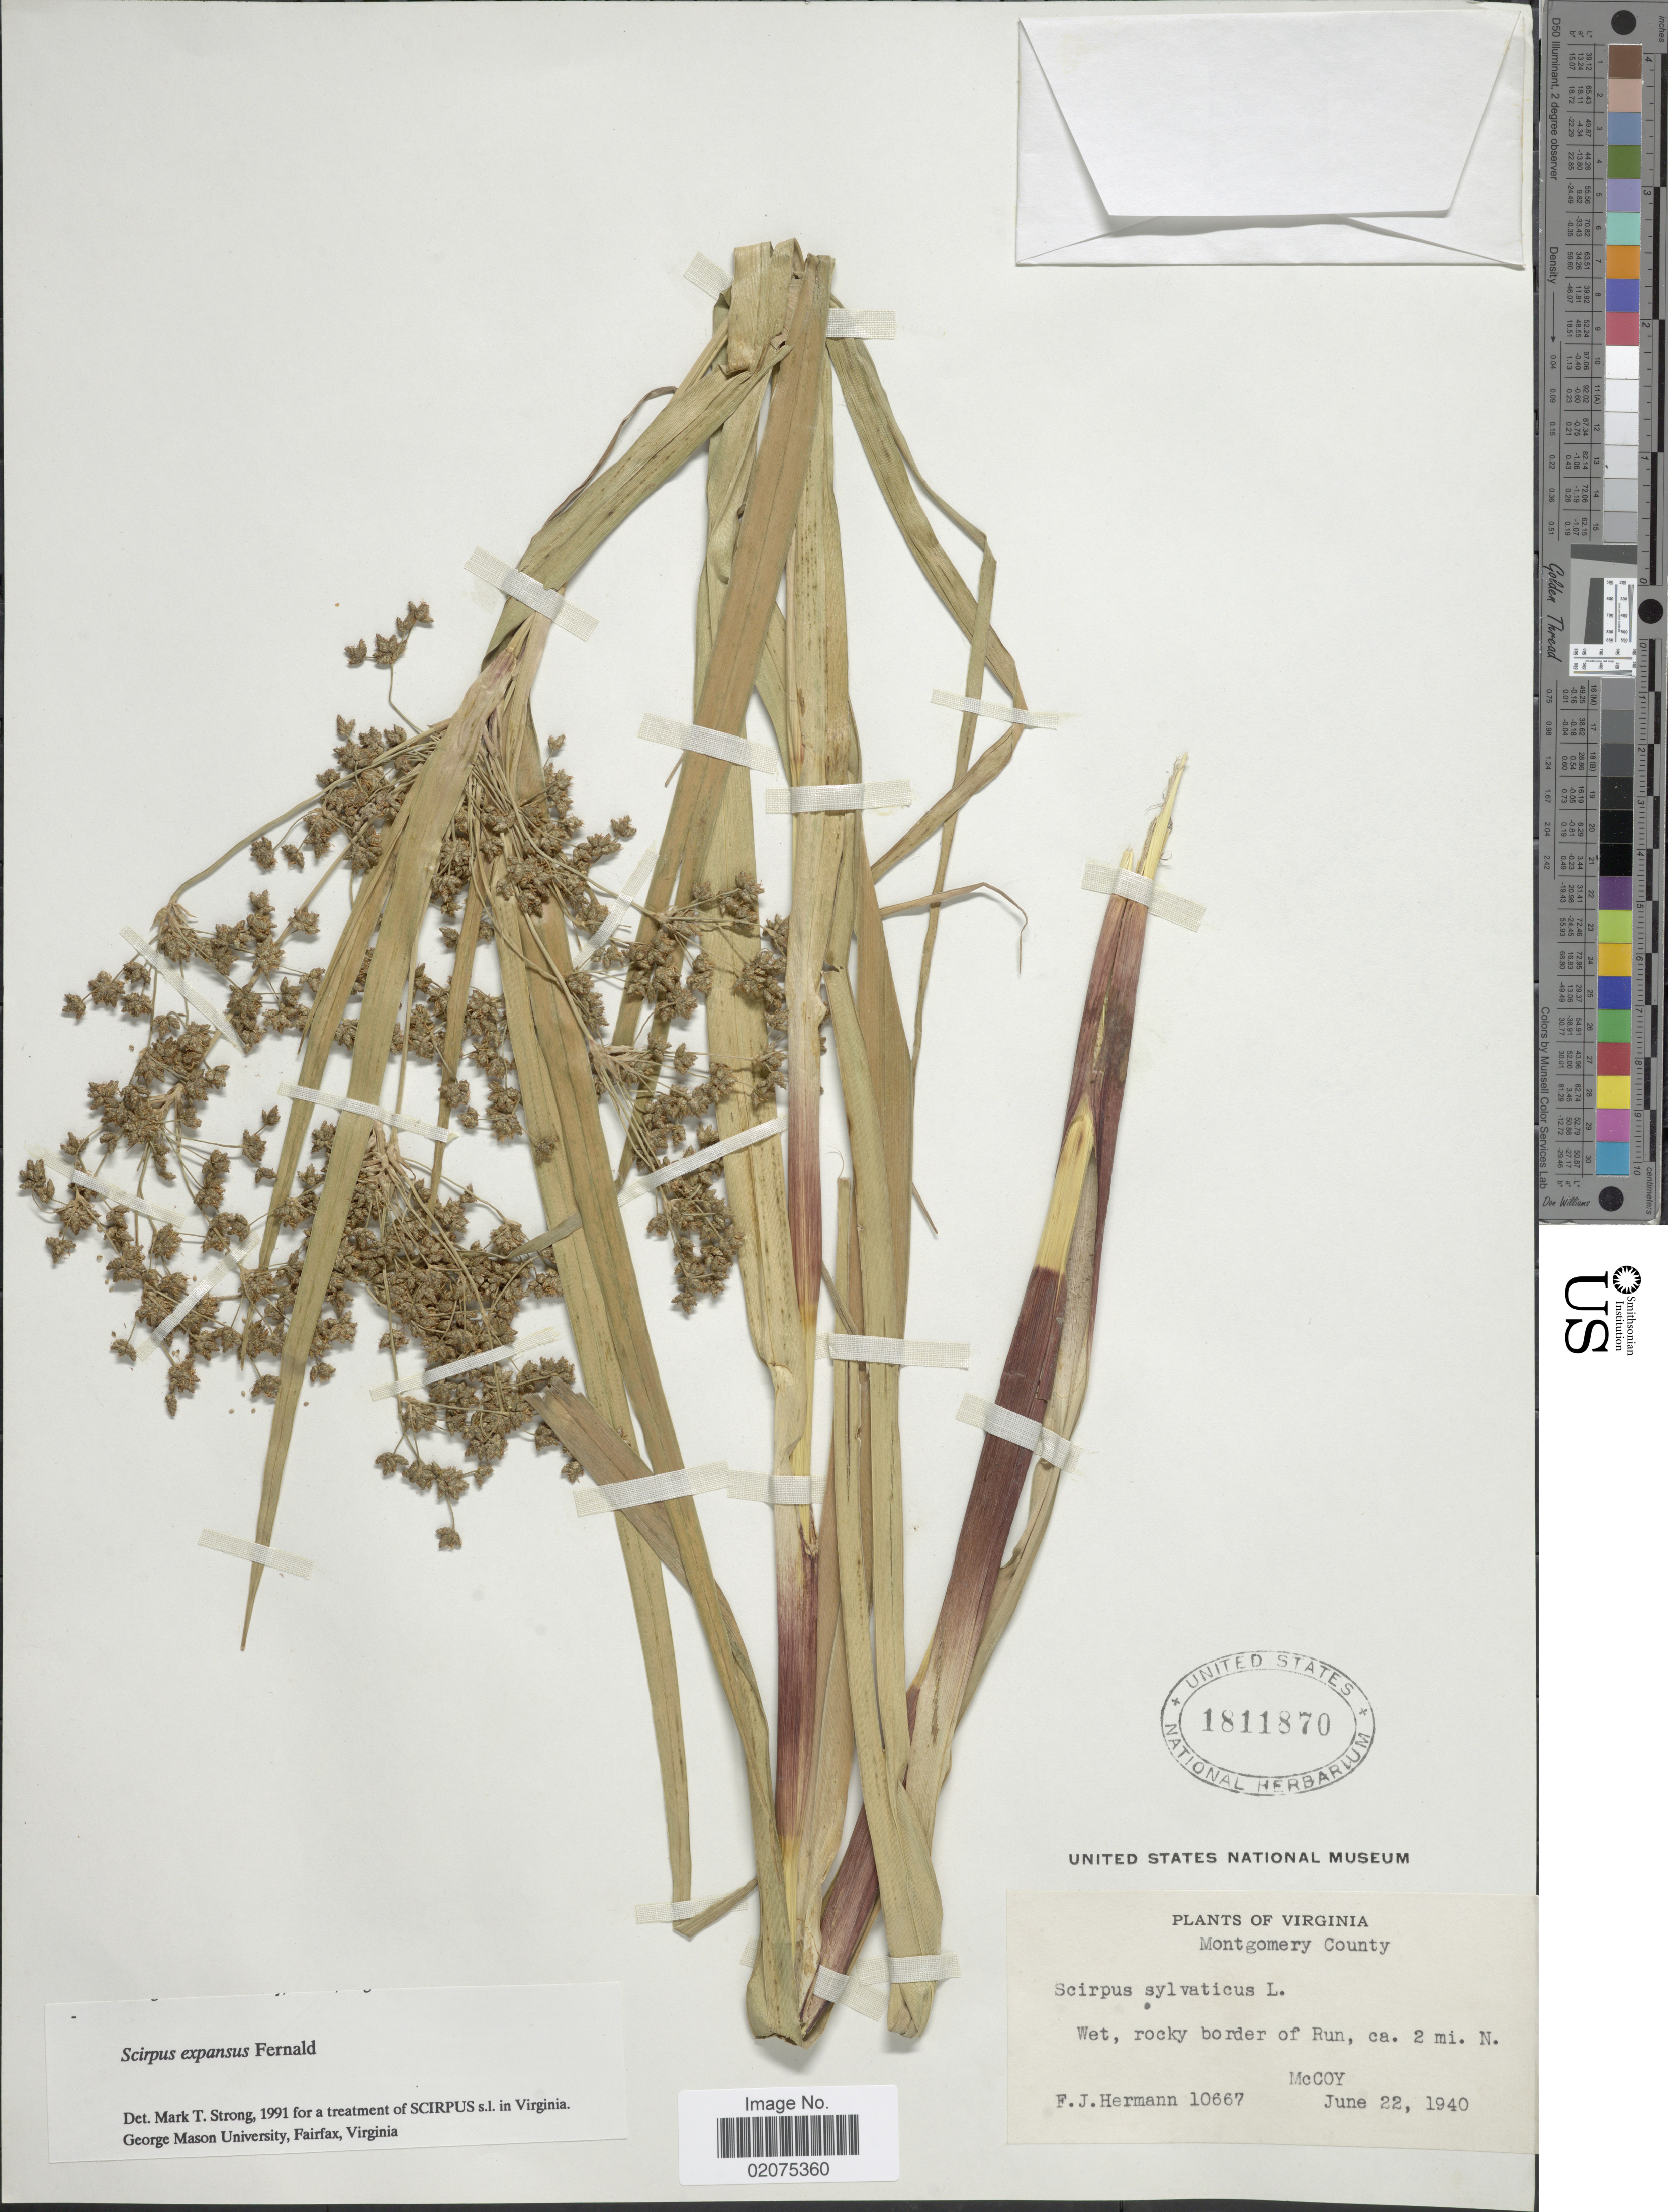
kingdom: Plantae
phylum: Tracheophyta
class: Liliopsida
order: Poales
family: Cyperaceae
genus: Scirpus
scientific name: Scirpus expansus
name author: Fernald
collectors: F. J. Hermann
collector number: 10667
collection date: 1940-06-22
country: United States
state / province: Virginia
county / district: Montgomery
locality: Montgomery County. Wet, rocky border of Run, ca. 2 mi. N. of McCoy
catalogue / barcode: US 1811870